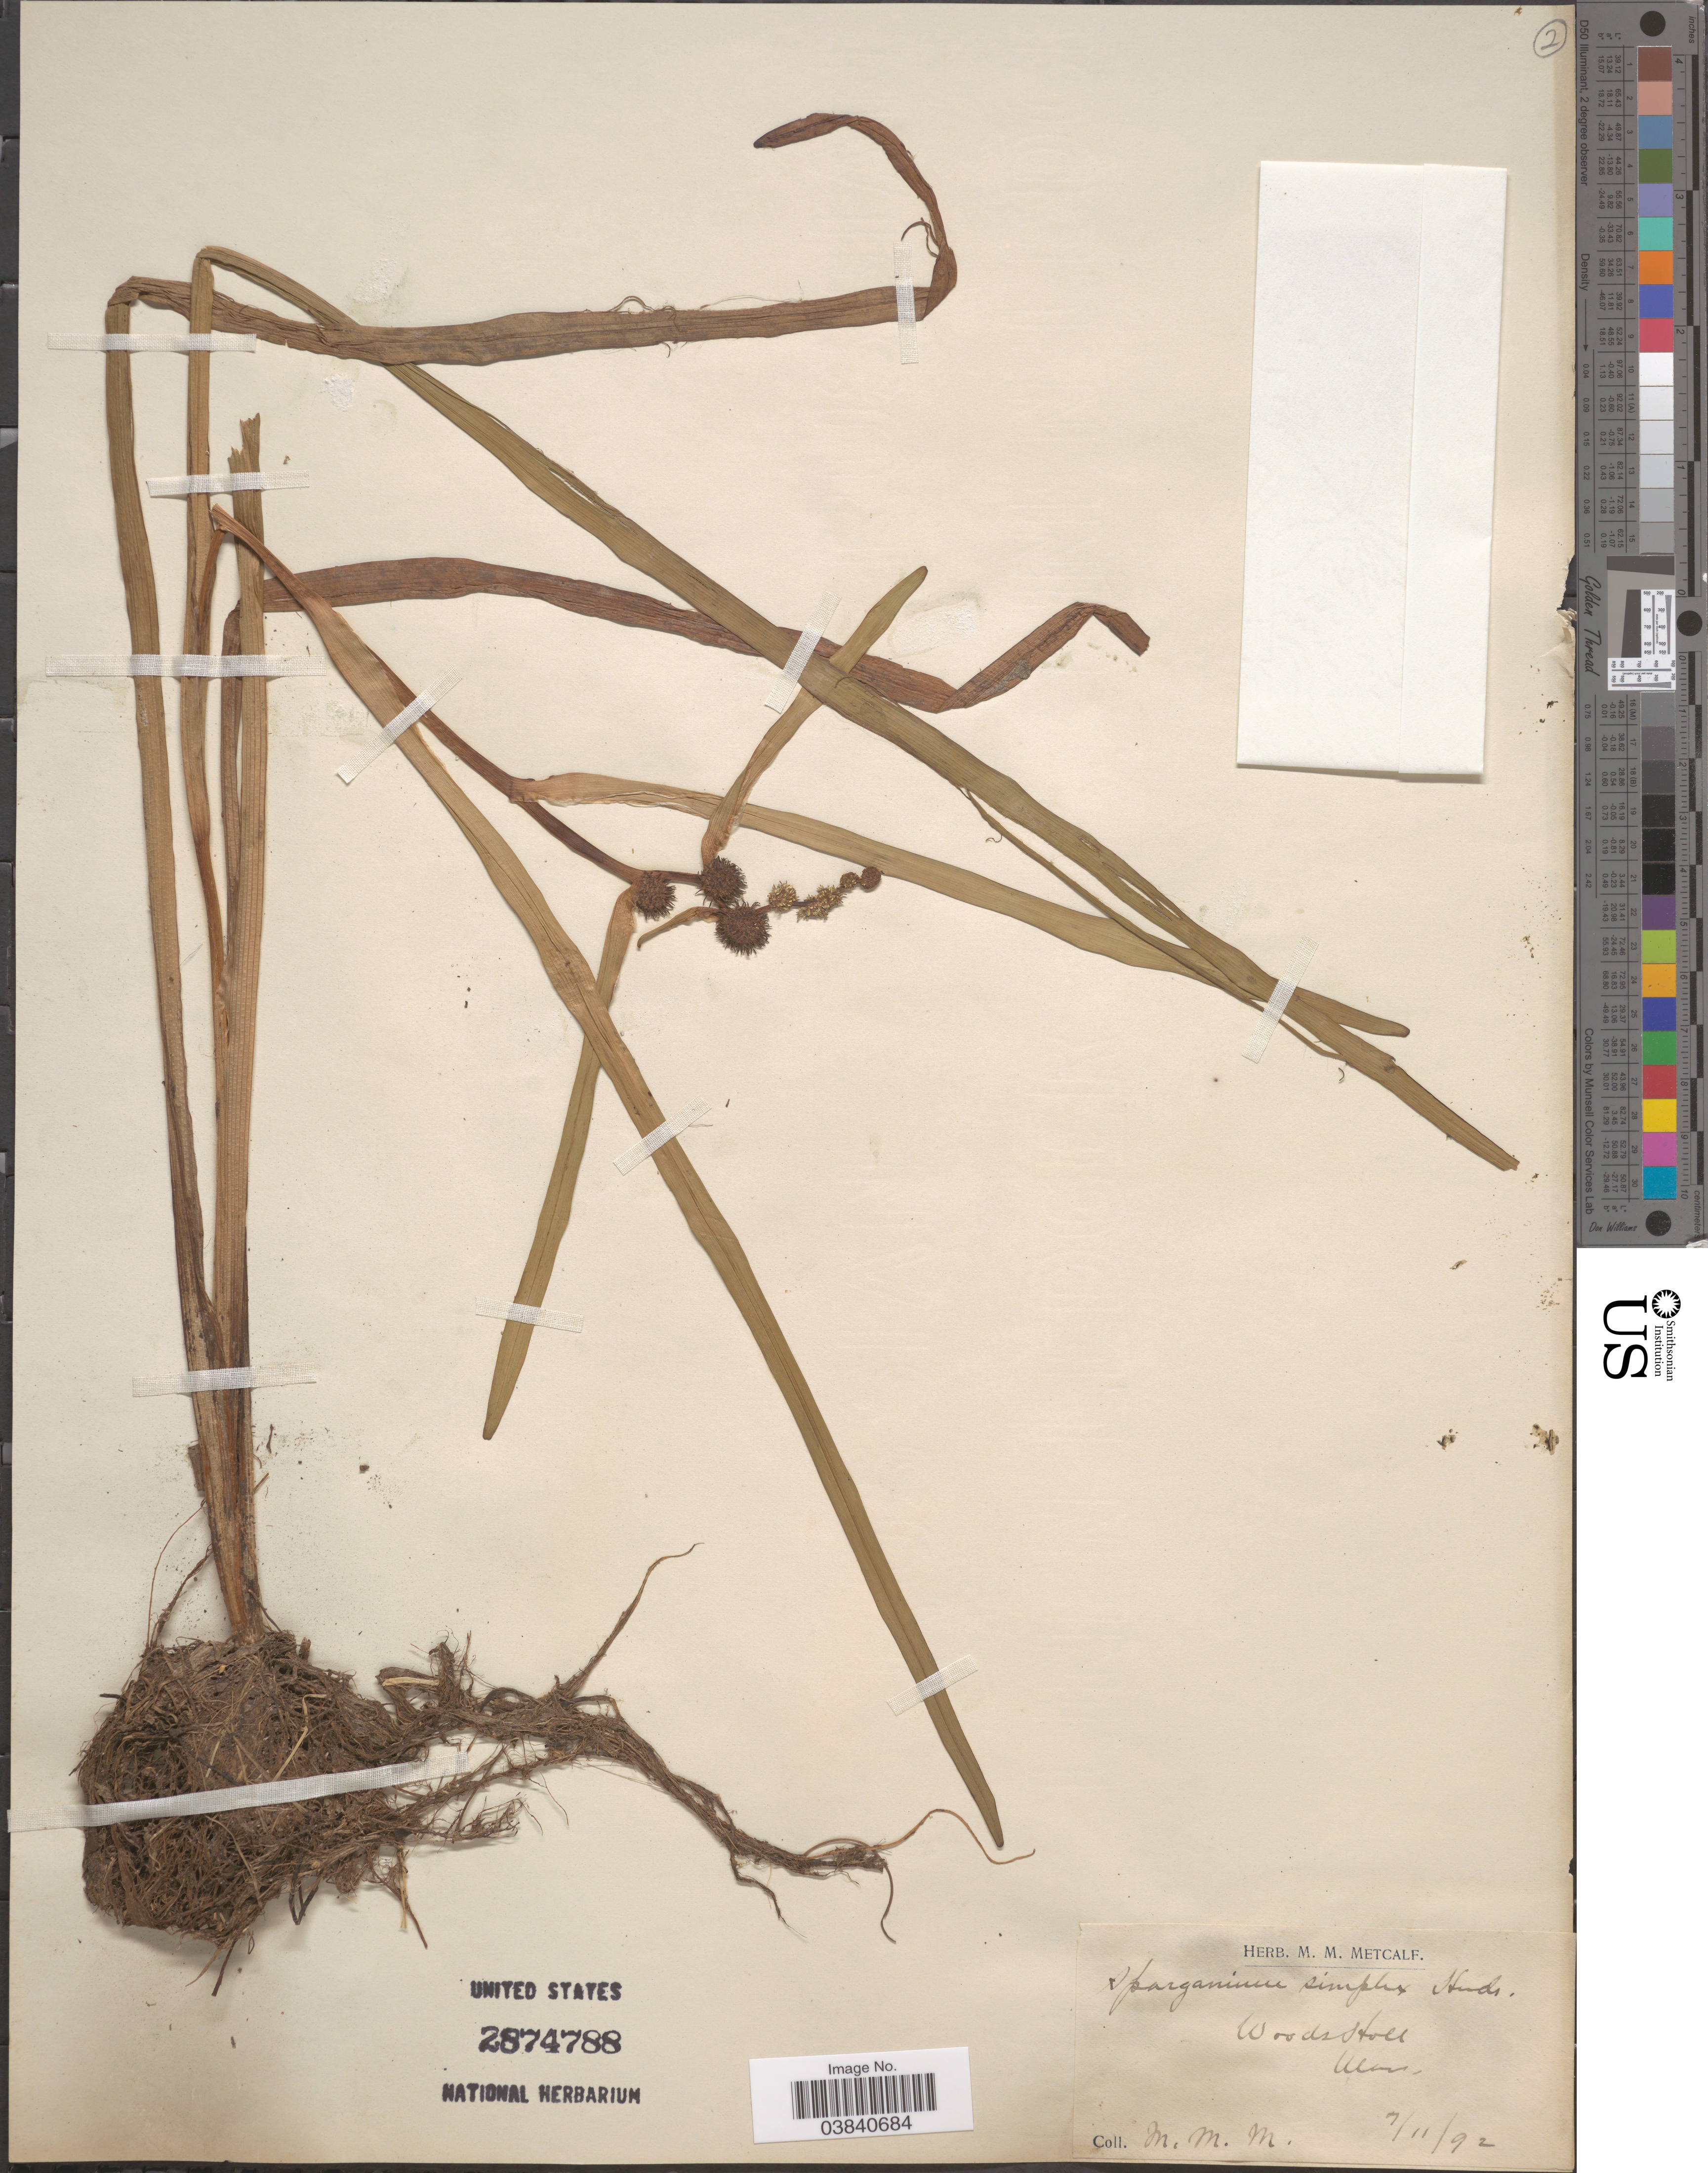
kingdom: Plantae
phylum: Tracheophyta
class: Liliopsida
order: Poales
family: Typhaceae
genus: Sparganium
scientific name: Sparganium simplex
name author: Huds.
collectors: M. Metcalf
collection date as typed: Transcribed d/m/y: 11/7/92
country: United States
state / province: Massachusetts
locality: Woods Holl.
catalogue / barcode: US 2874788